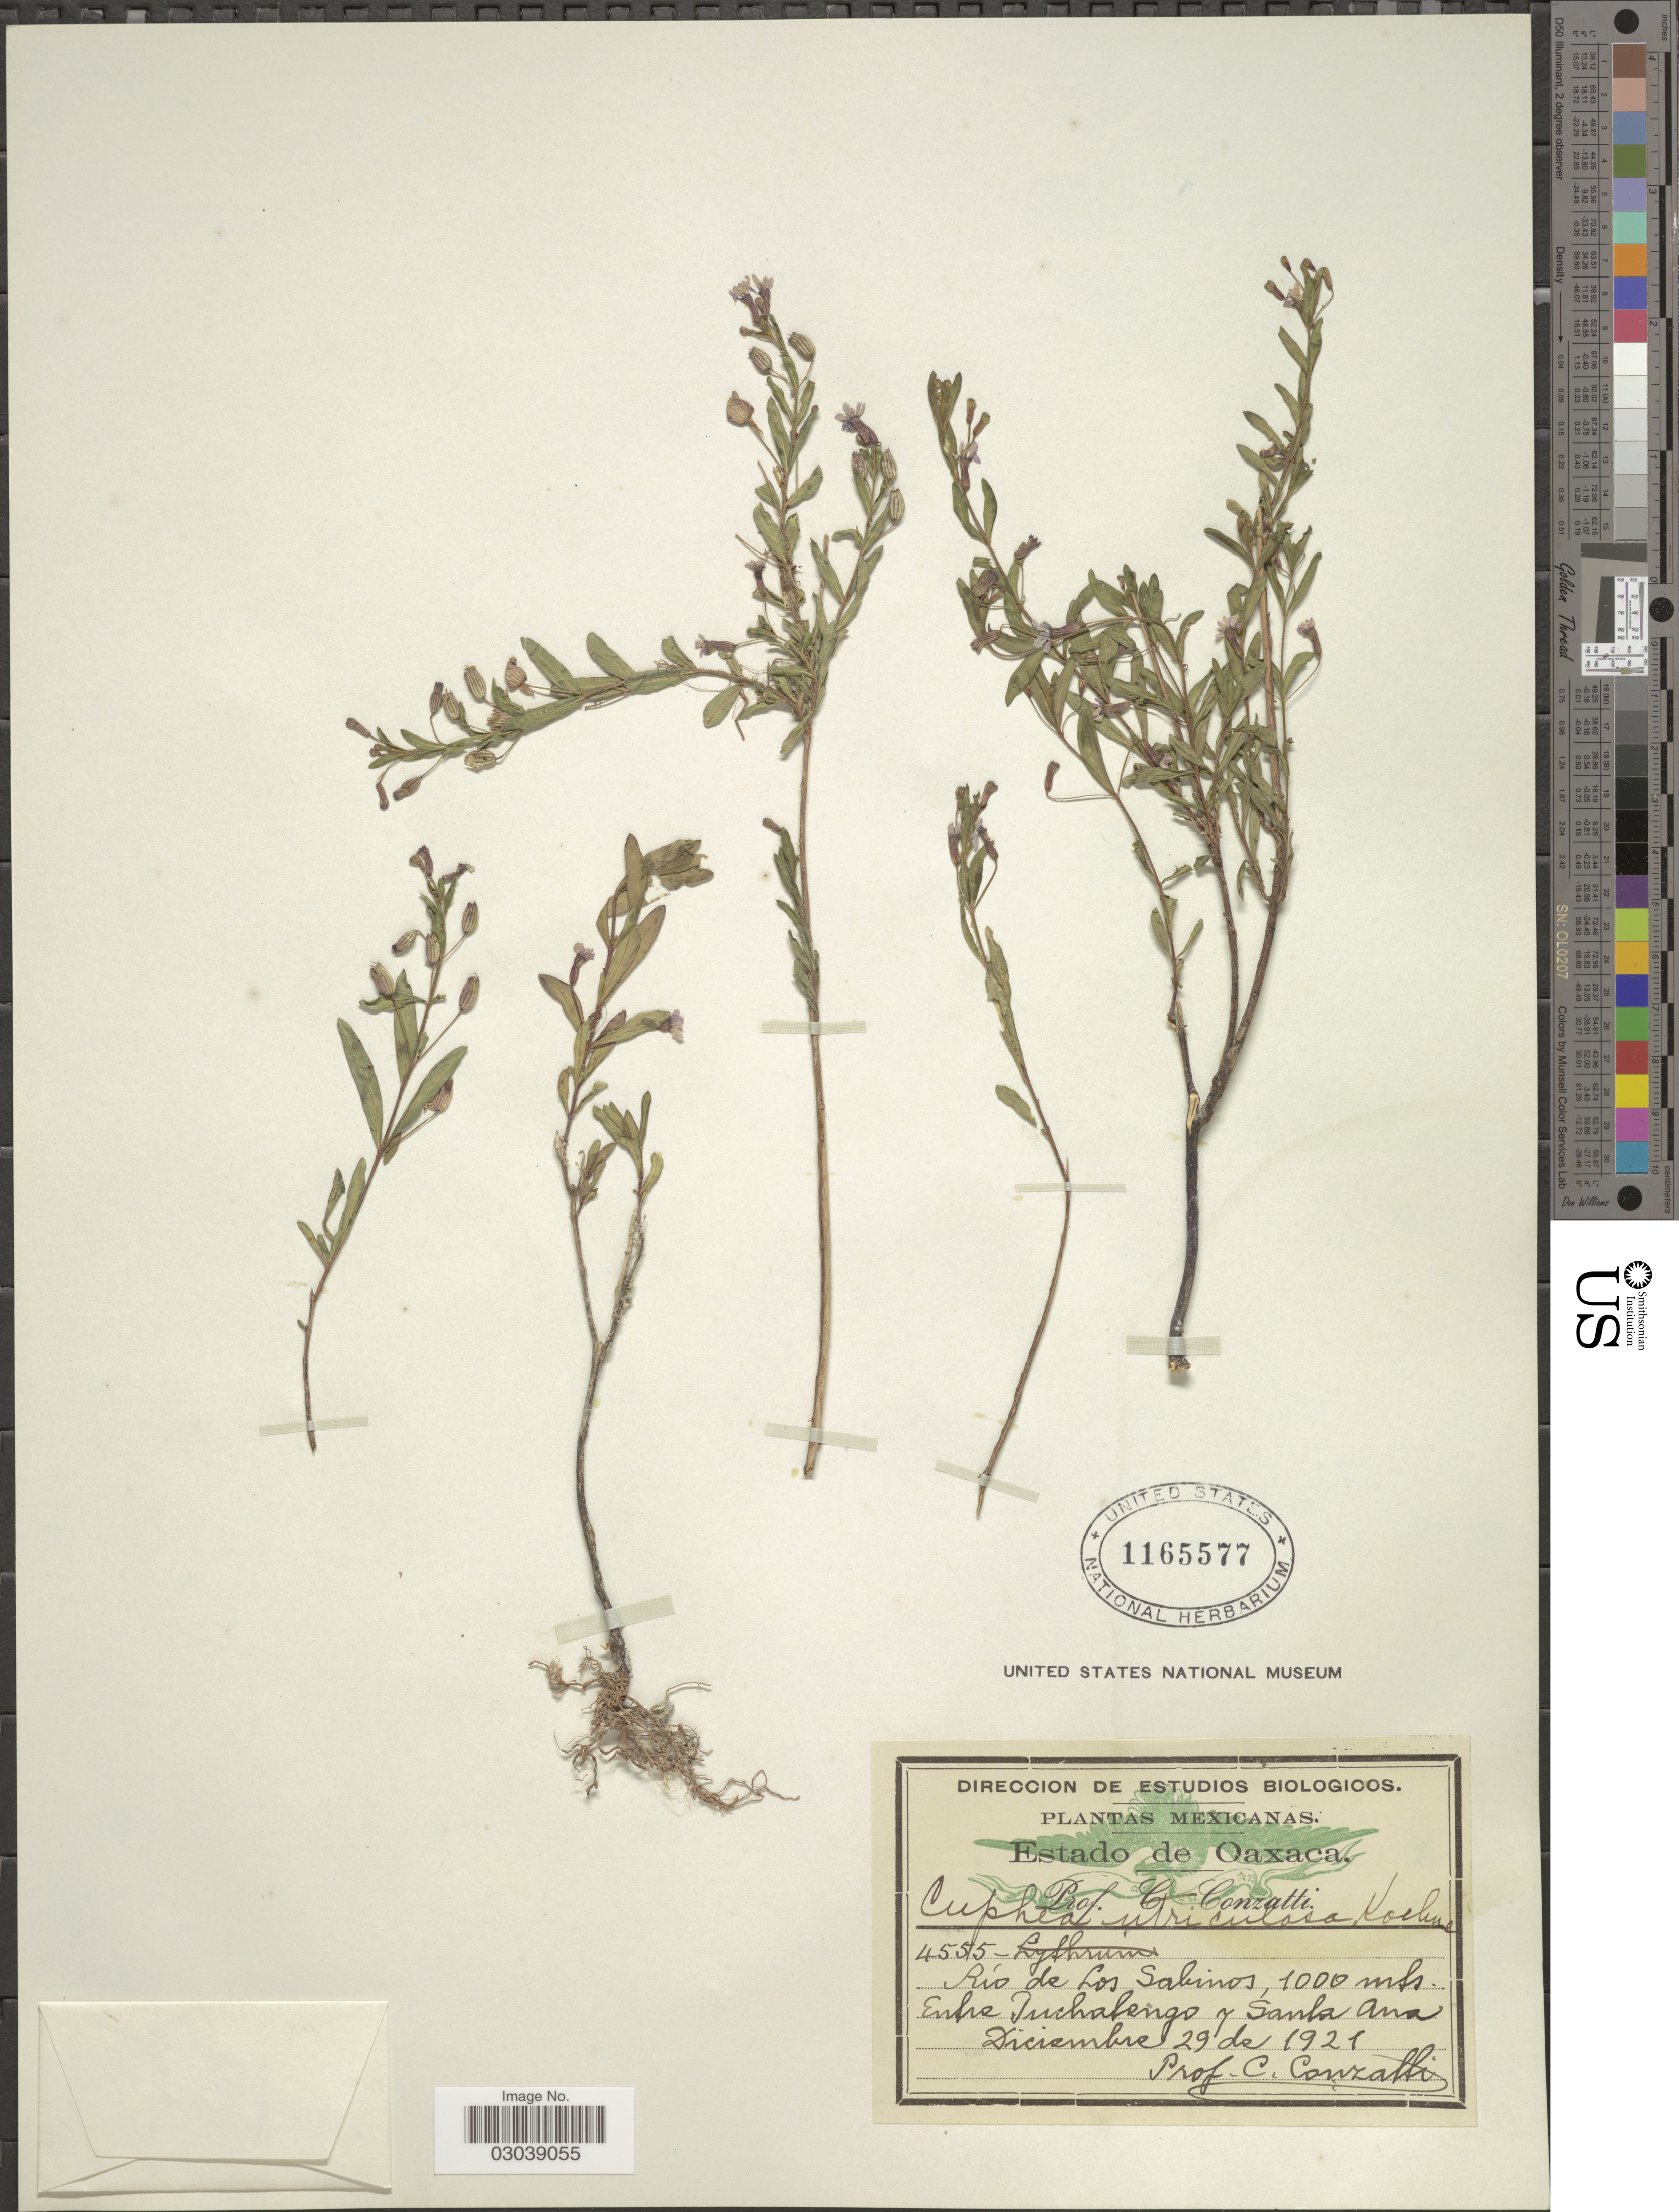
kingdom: Plantae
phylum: Tracheophyta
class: Magnoliopsida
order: Myrtales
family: Lythraceae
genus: Cuphea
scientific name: Cuphea utriculosa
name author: Koehne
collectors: C. Conzatti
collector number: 4555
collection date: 1921-12-29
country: Mexico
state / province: Oaxaca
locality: Rio de Los Sabinos, Entre Tuchatengo y Santa Ana.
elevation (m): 1000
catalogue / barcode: US 1165577